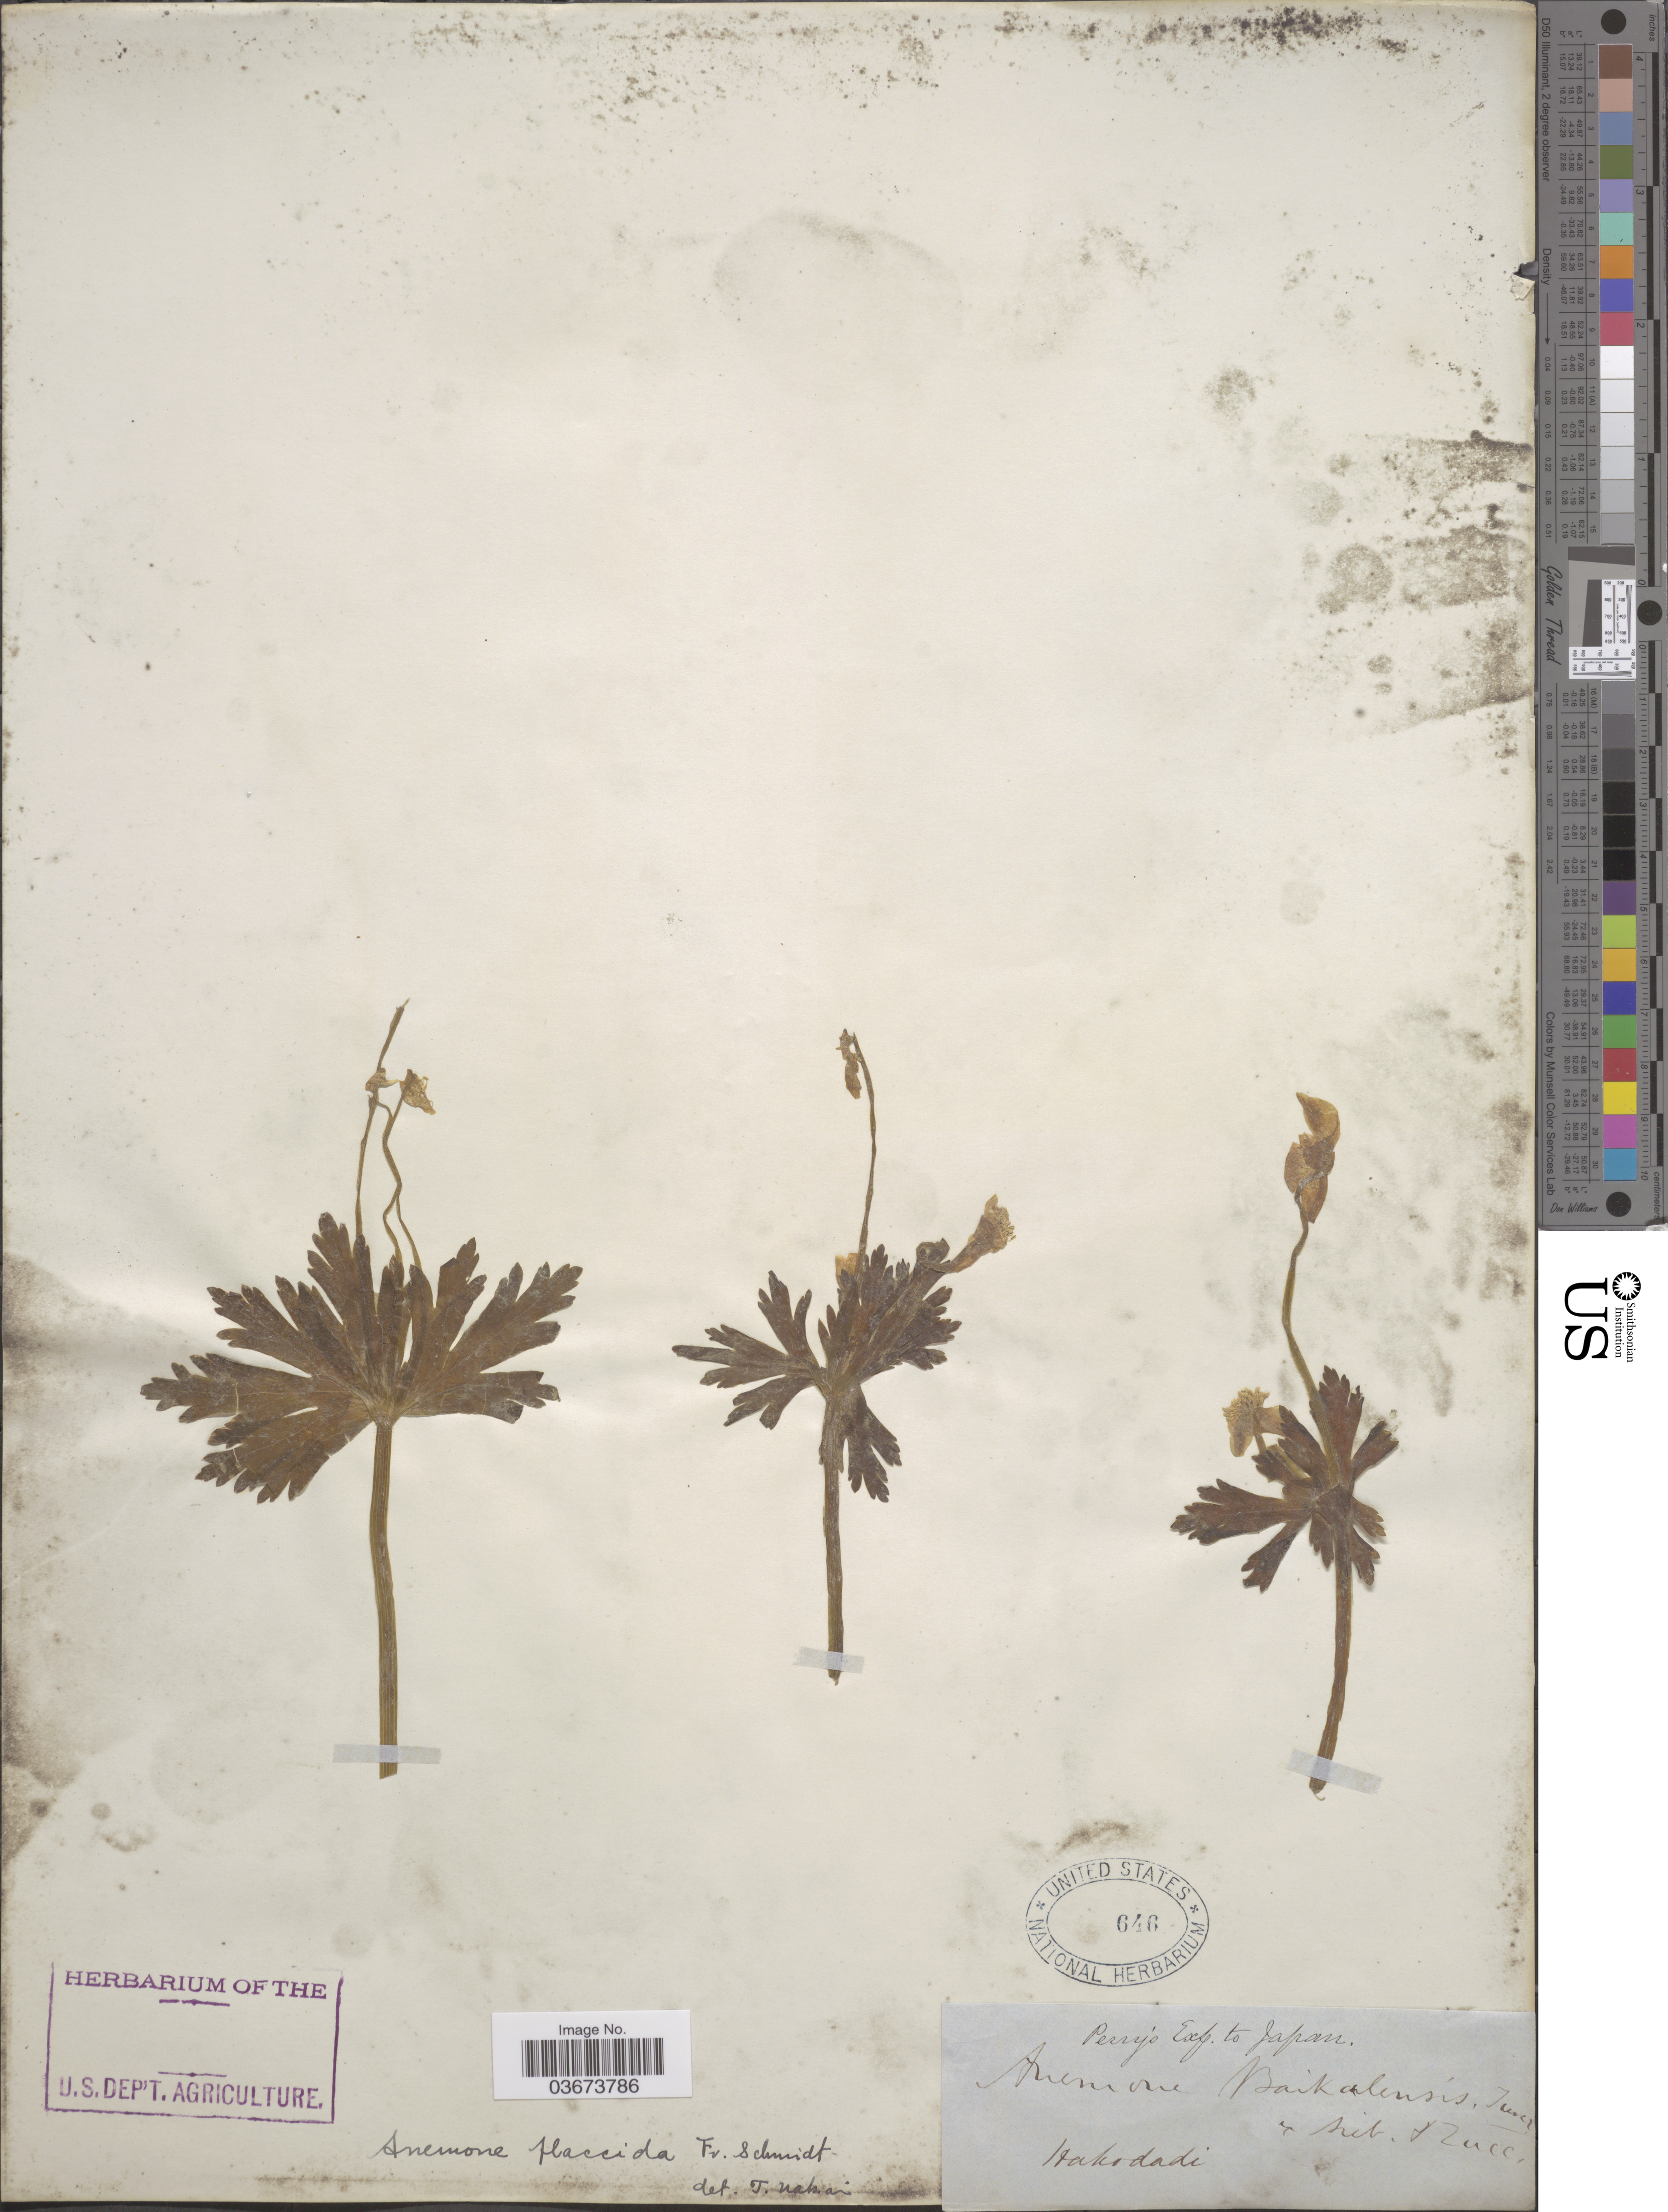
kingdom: Plantae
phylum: Tracheophyta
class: Magnoliopsida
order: Ranunculales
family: Ranunculaceae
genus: Anemone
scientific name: Anemone flaccida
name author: F. Schmidt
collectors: -- Perry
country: Japan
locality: Hakodadi.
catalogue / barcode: US 646